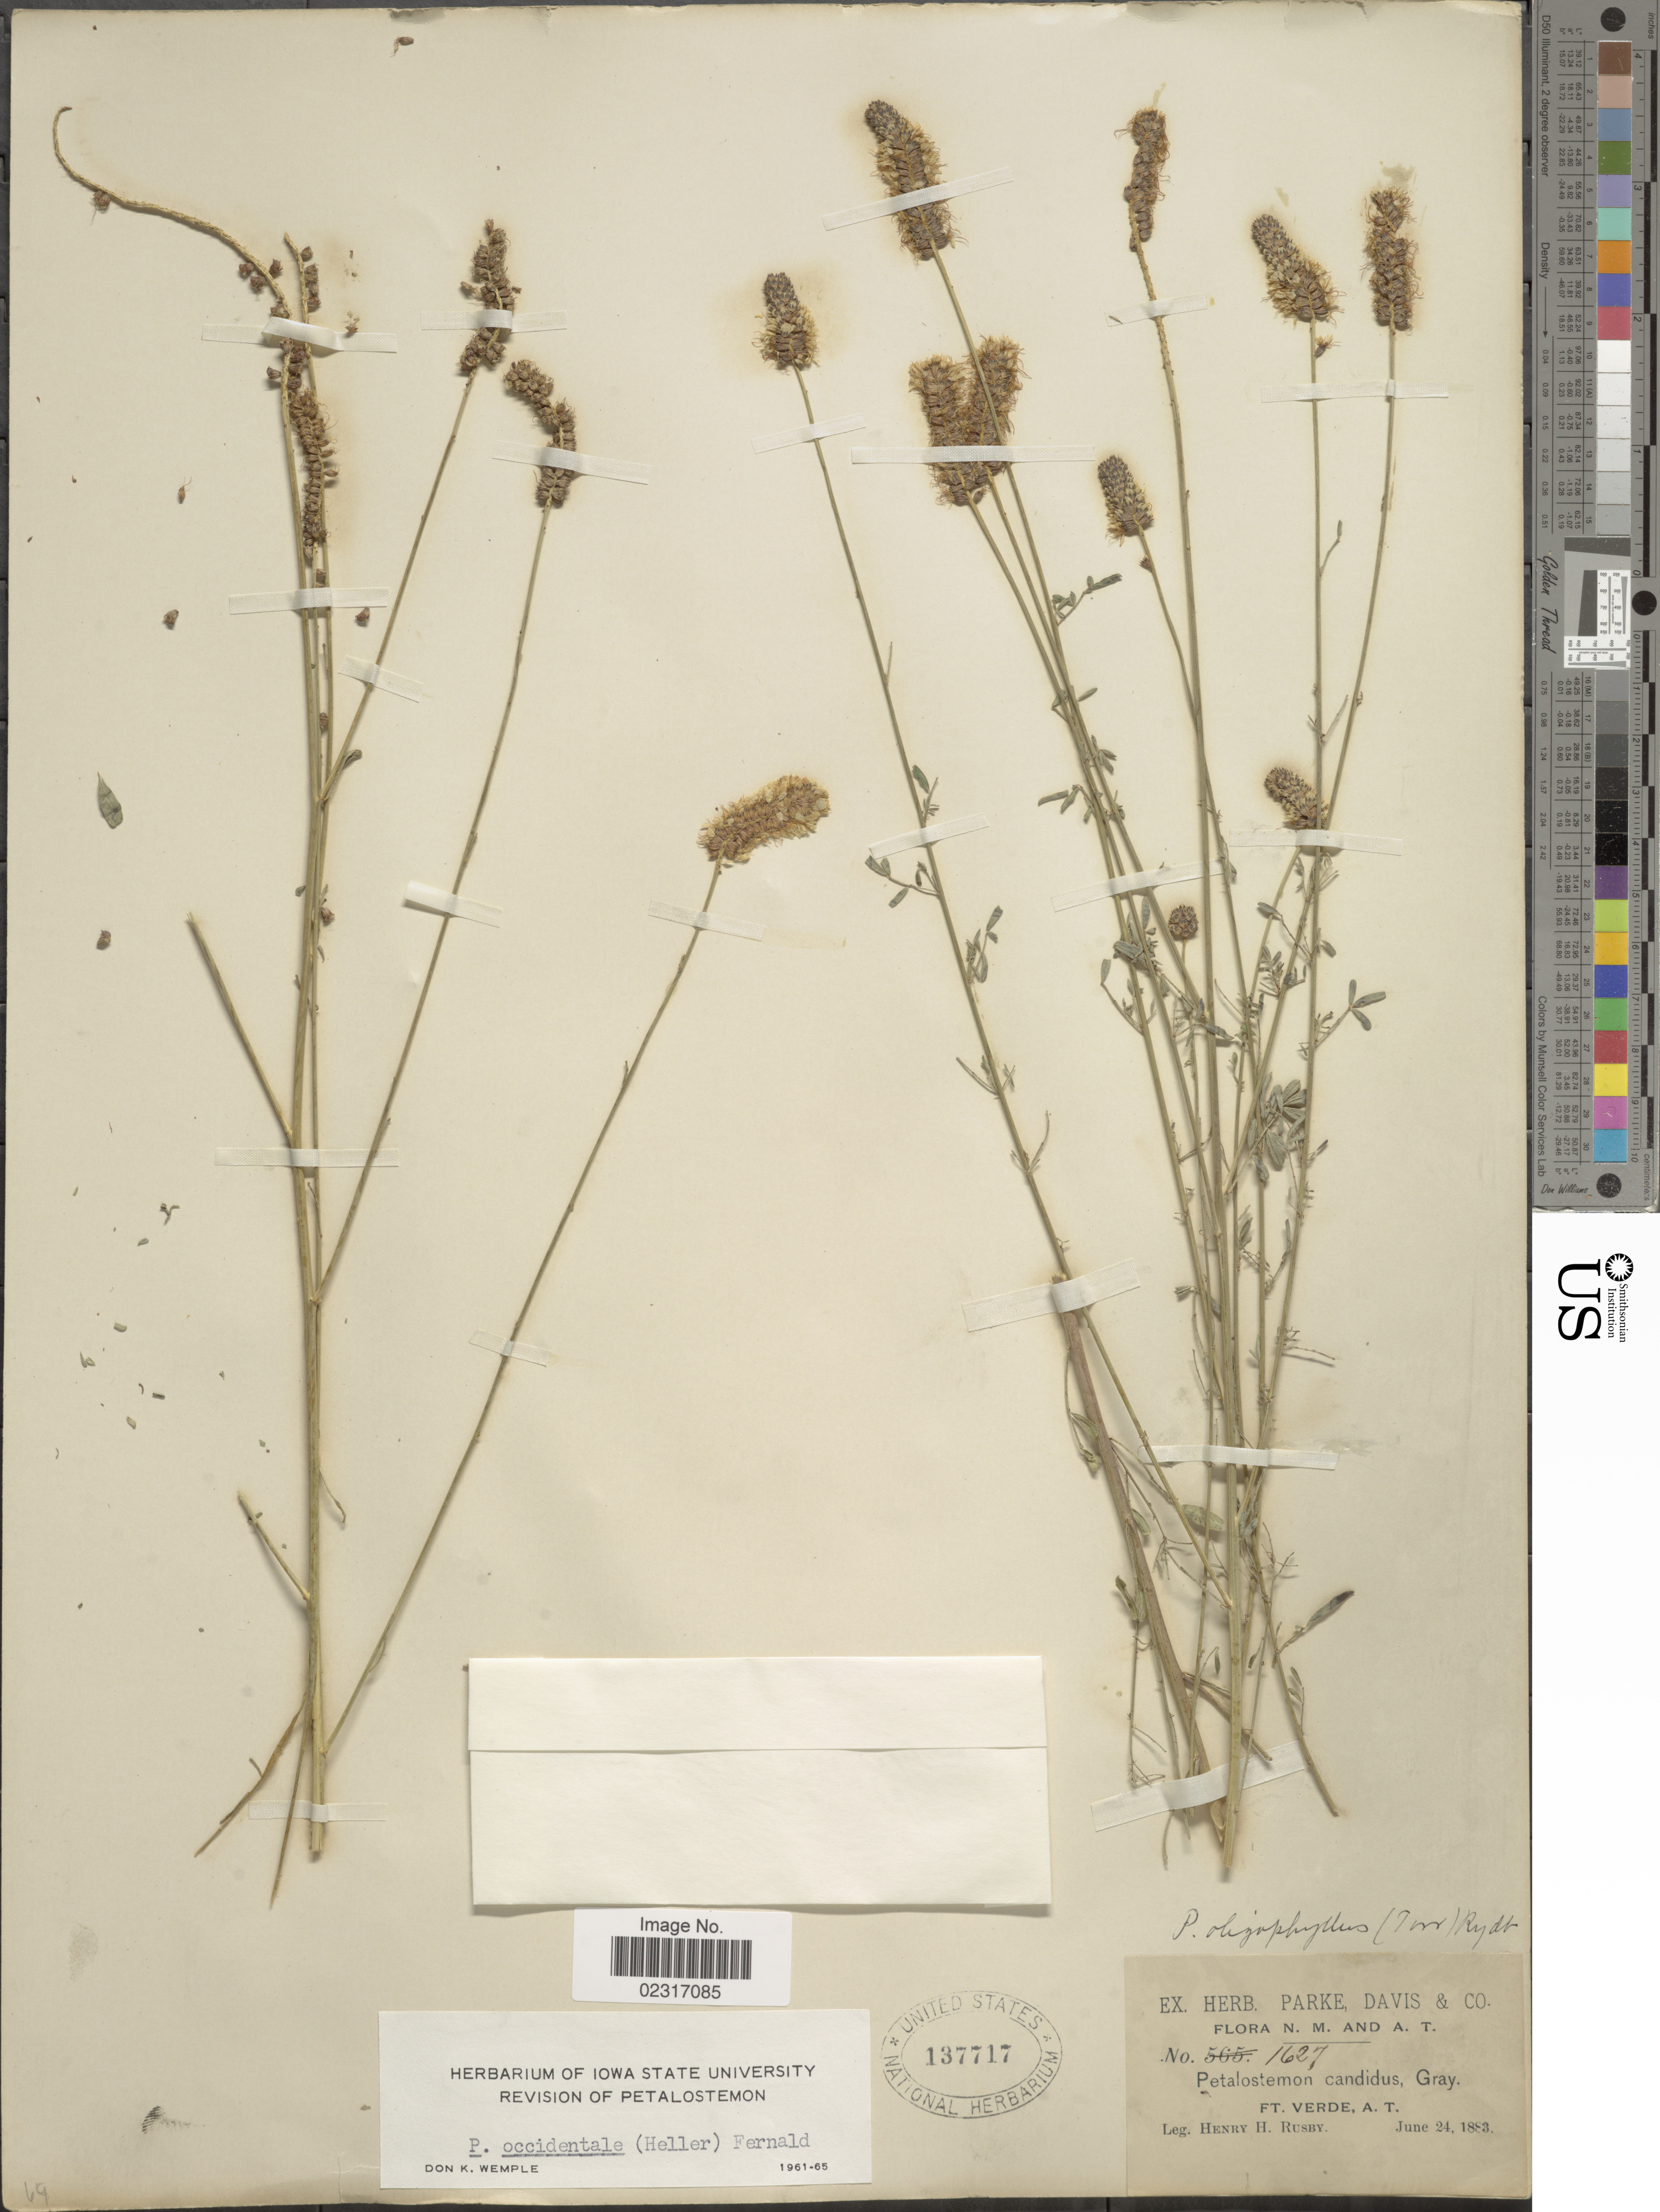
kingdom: Plantae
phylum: Tracheophyta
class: Magnoliopsida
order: Fabales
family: Fabaceae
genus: Dalea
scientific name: Dalea candida var. oligophylla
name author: (Torr) Shinners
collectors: H. H. Rusby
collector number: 1627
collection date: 1883-06-24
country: United States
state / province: Arizona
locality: N.M. and A.T. Ft. Verde, A.T.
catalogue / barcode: US 137717